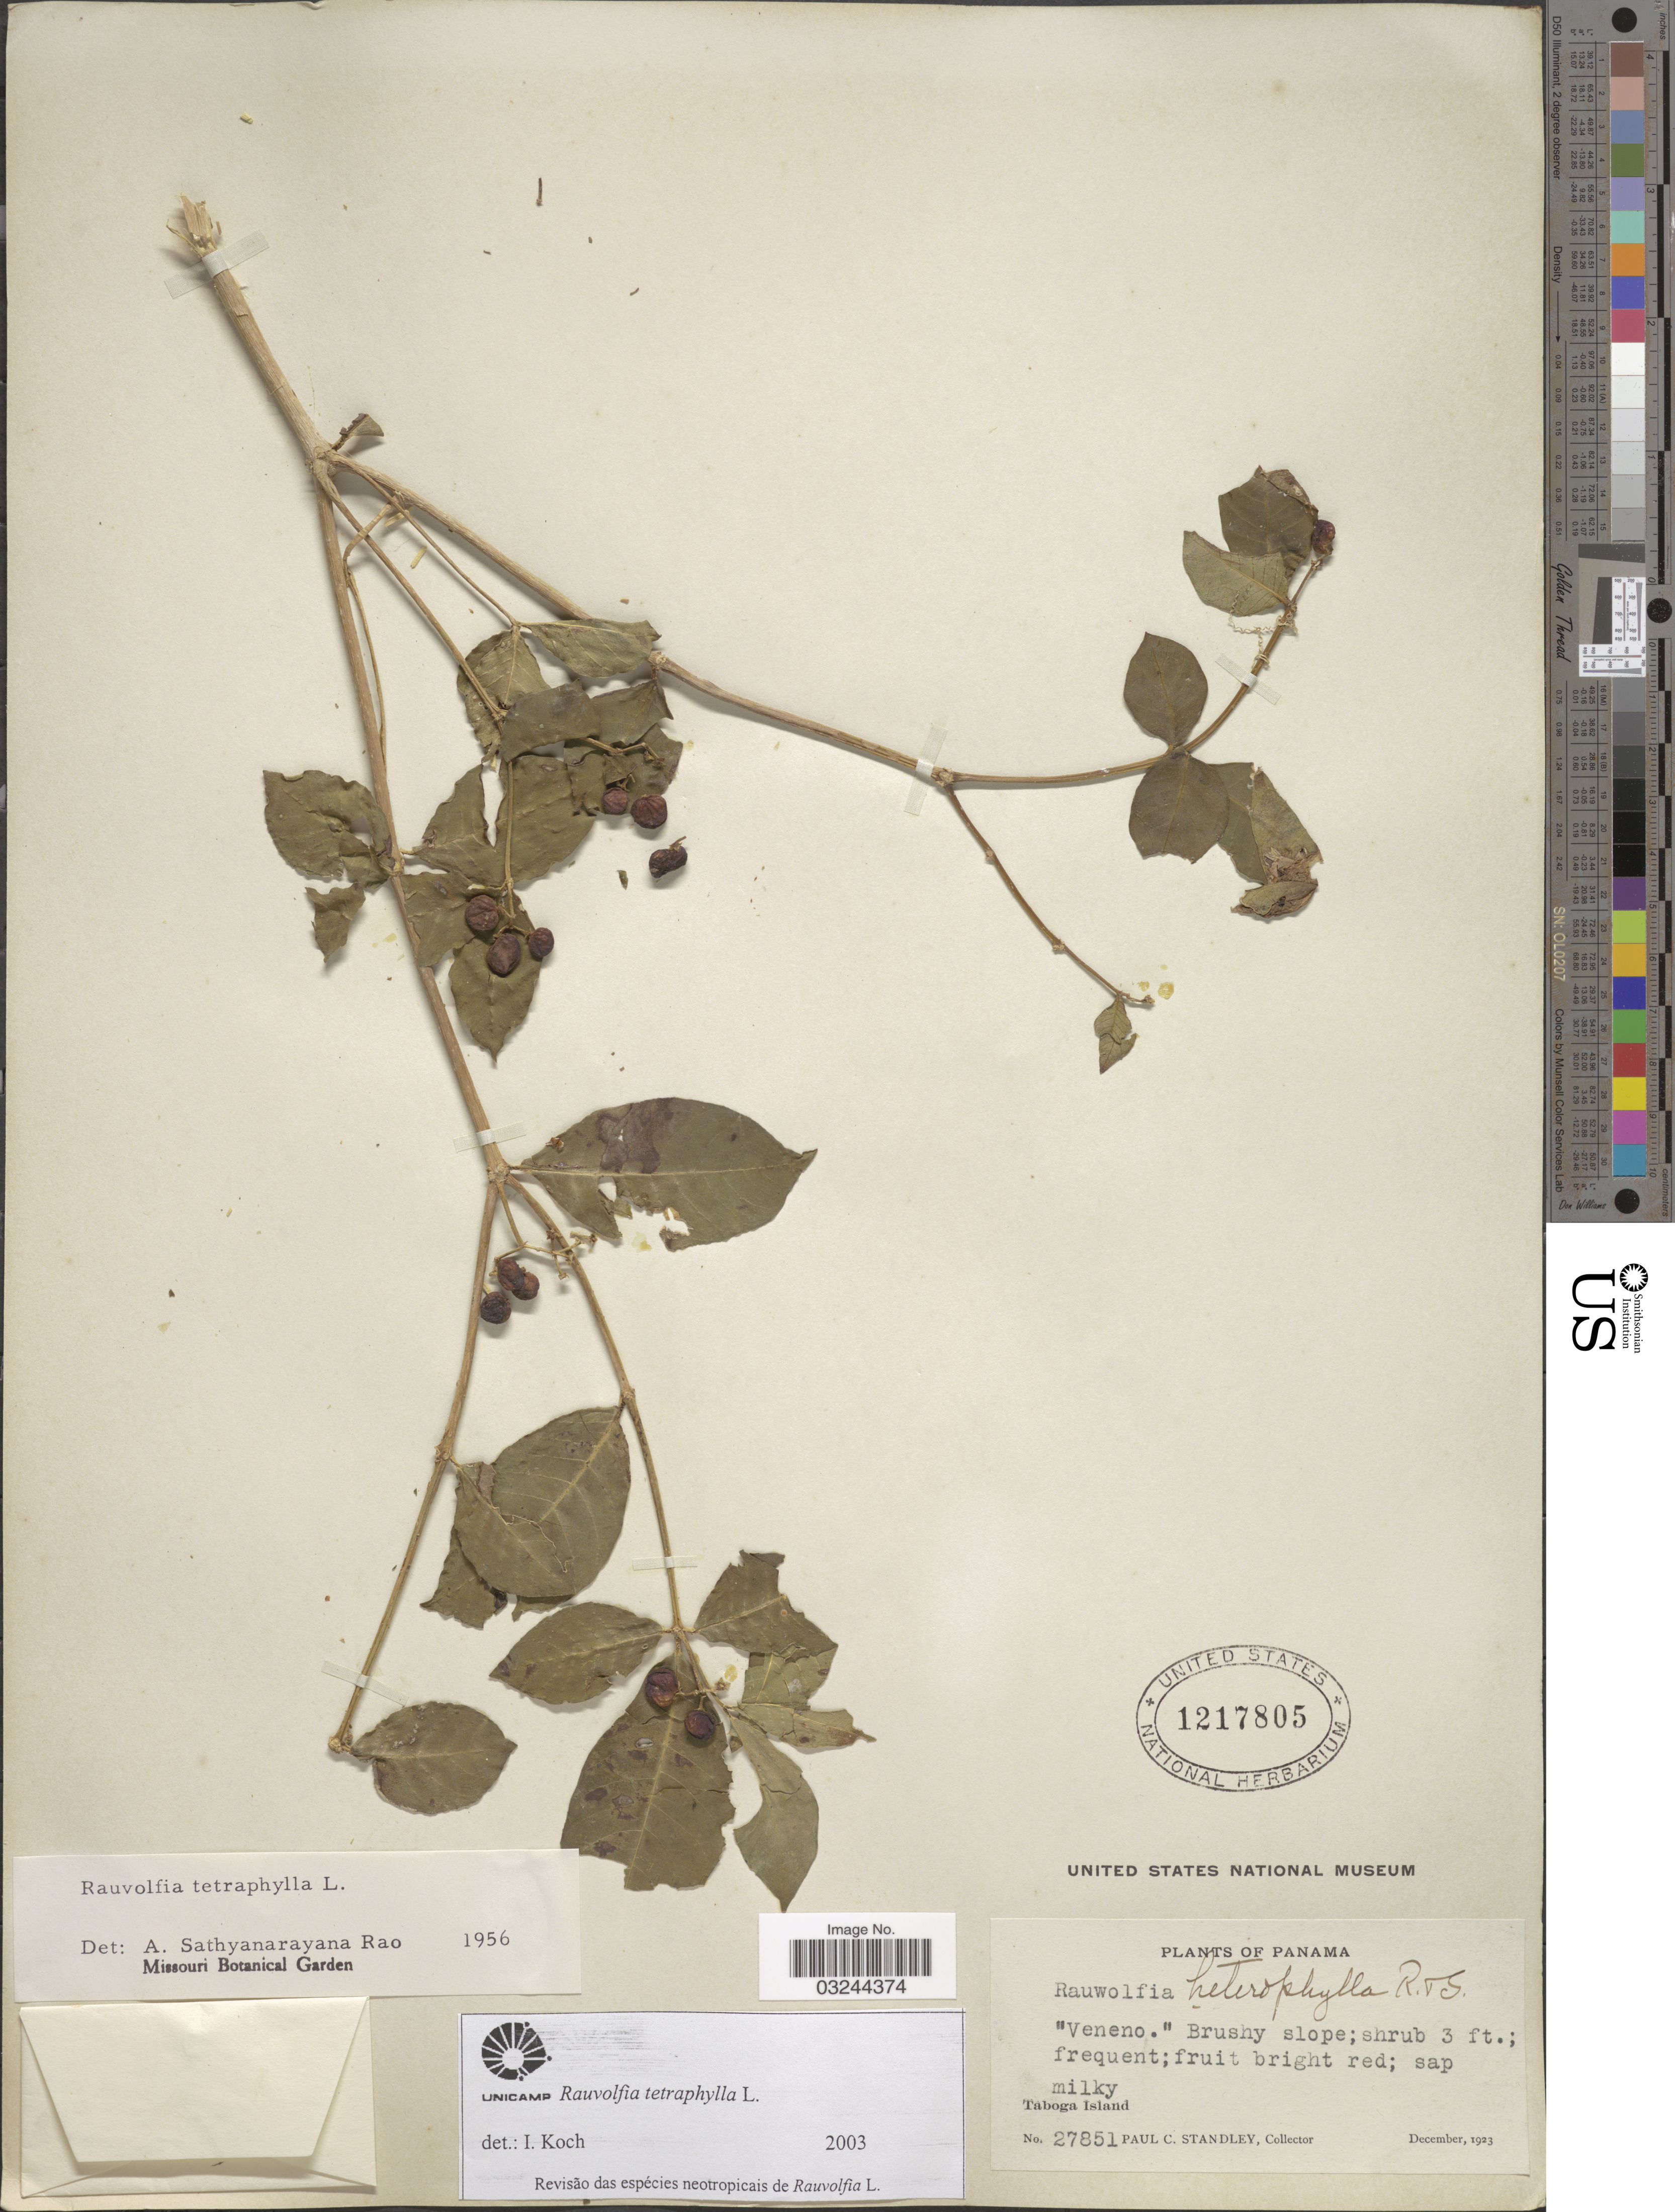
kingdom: Plantae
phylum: Tracheophyta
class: Magnoliopsida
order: Gentianales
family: Apocynaceae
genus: Rauvolfia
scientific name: Rauvolfia tetraphylla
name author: L.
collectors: P. C. Standley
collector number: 27851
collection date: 1923-12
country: Panama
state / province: Panamá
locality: Taboga Island.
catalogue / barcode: US 1217805